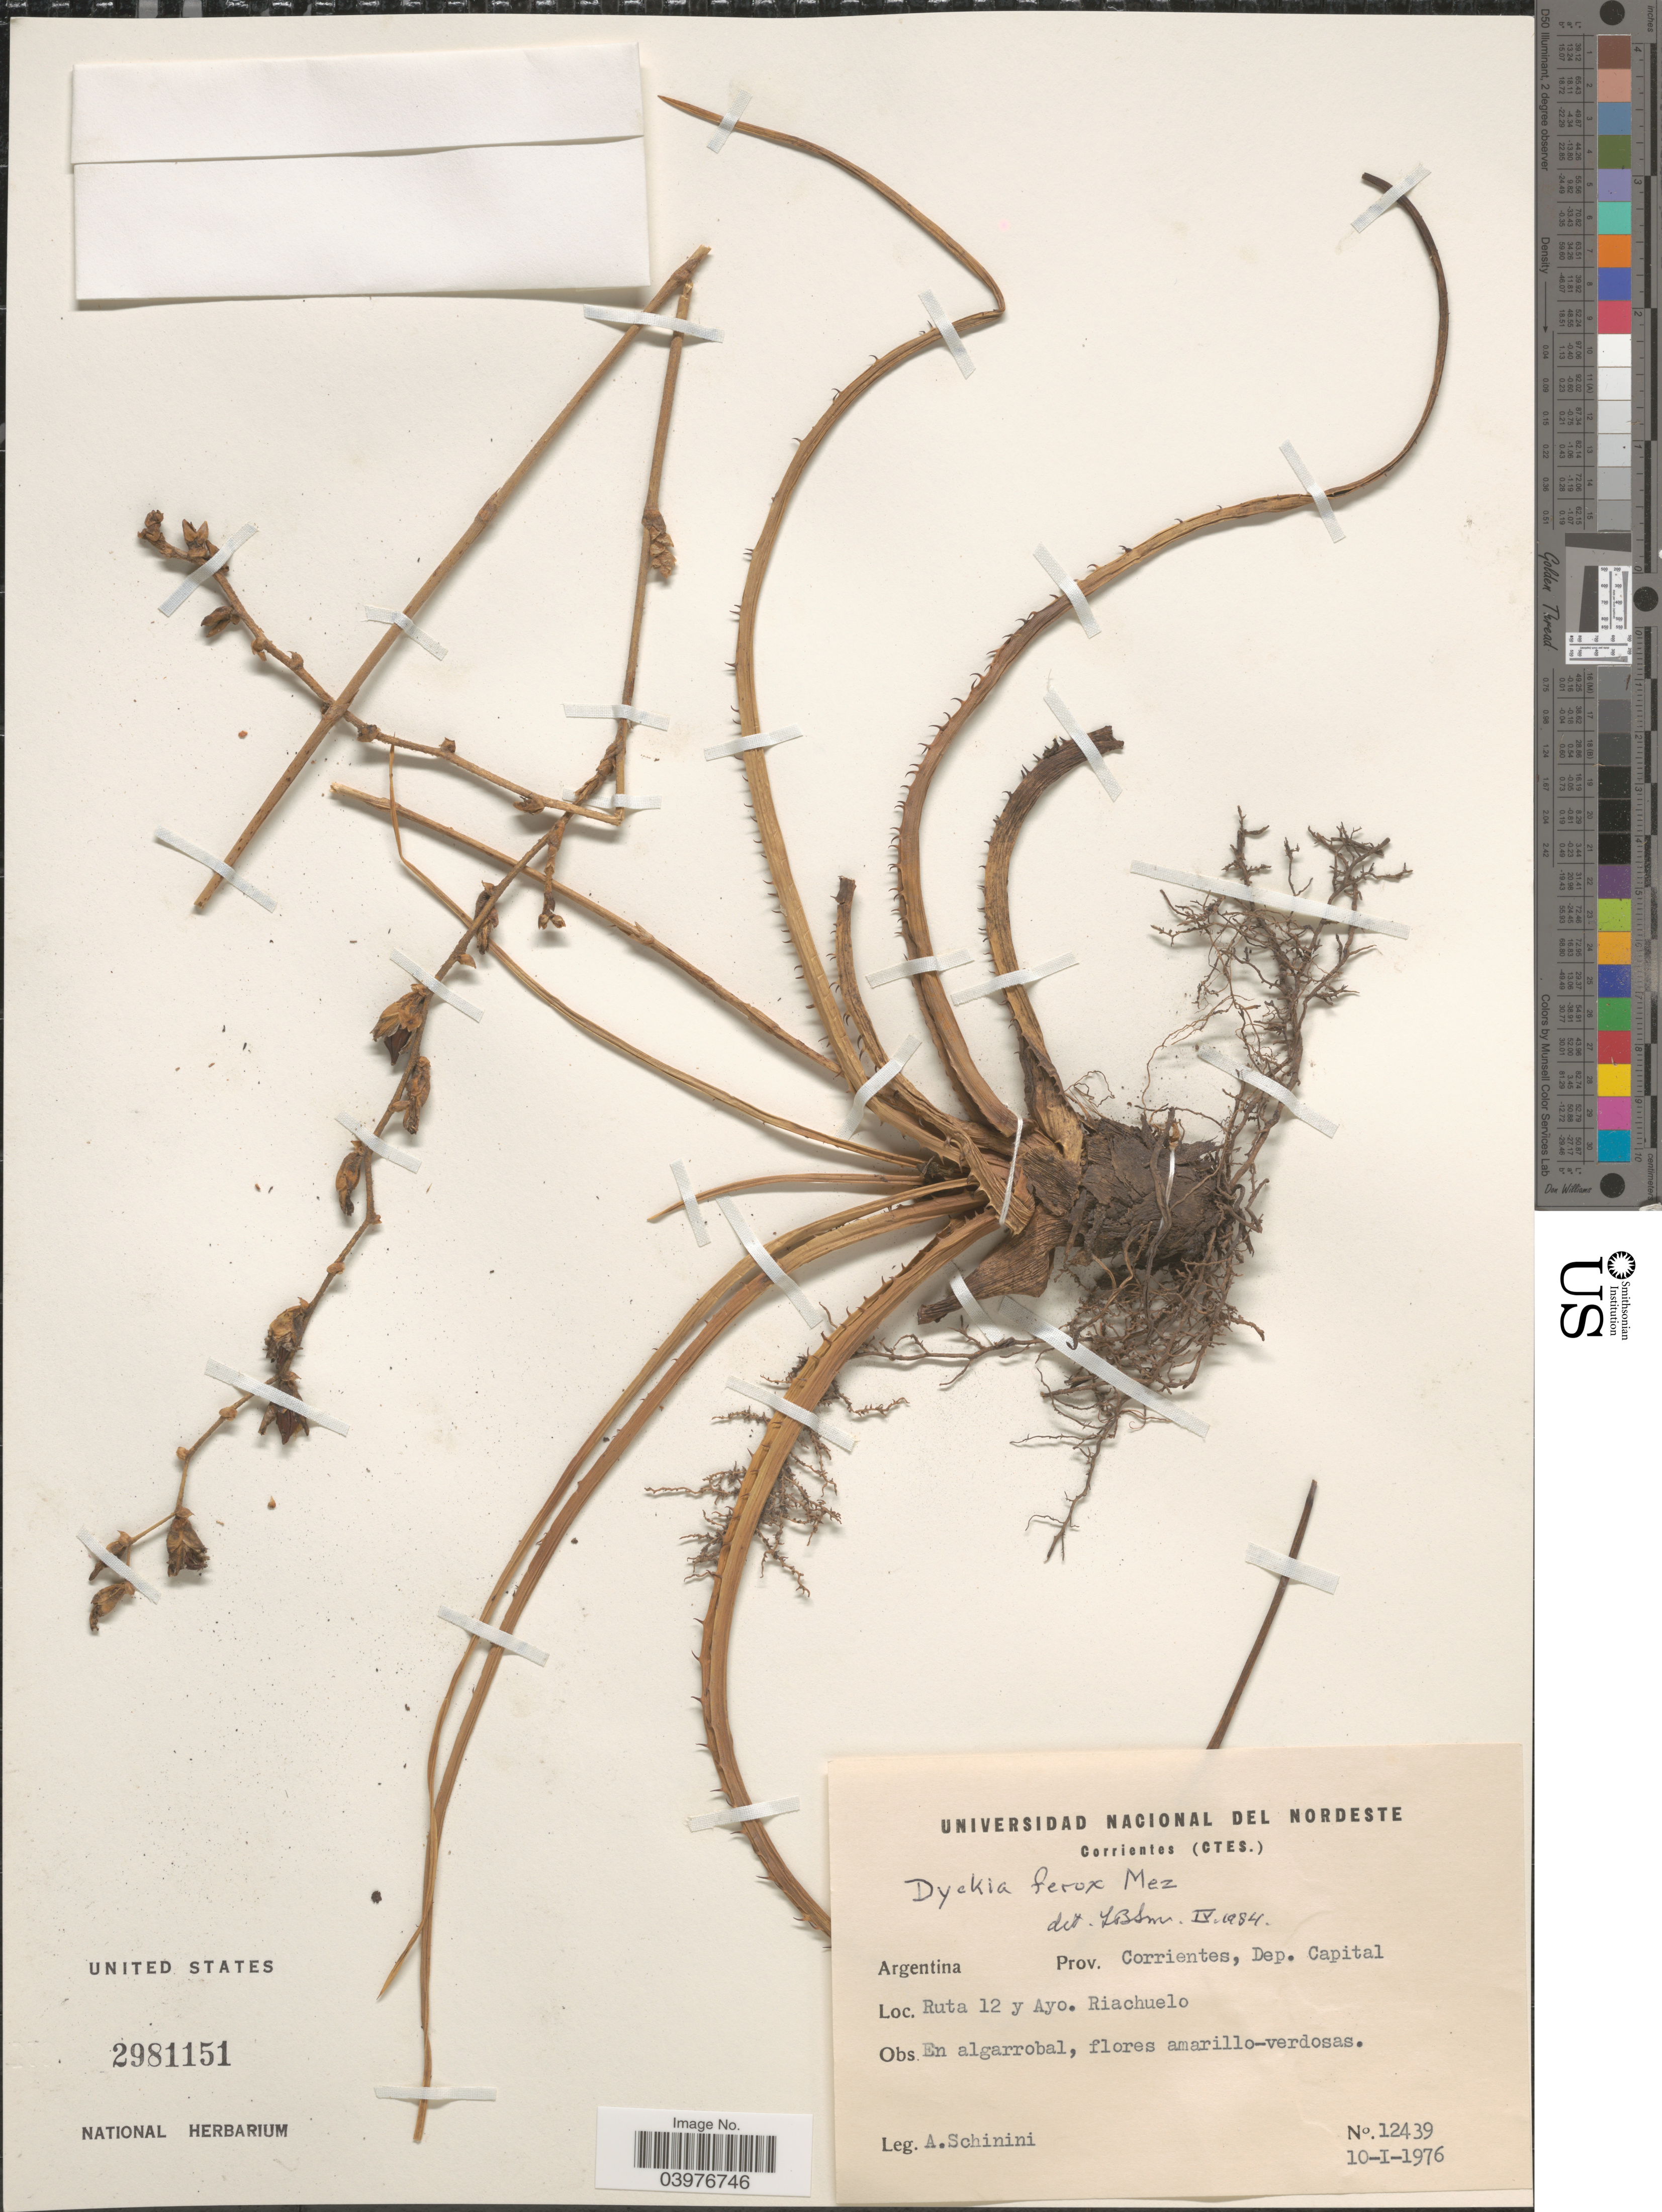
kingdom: Plantae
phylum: Tracheophyta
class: Liliopsida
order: Poales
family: Bromeliaceae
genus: Dyckia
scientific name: Dyckia ferox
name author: Mez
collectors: A. Schinini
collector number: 12439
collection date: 1976-01-10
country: Argentina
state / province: Corrientes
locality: Dep. Capital. Ruta 12 y Ayo. Riachuelo.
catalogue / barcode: US 2981151